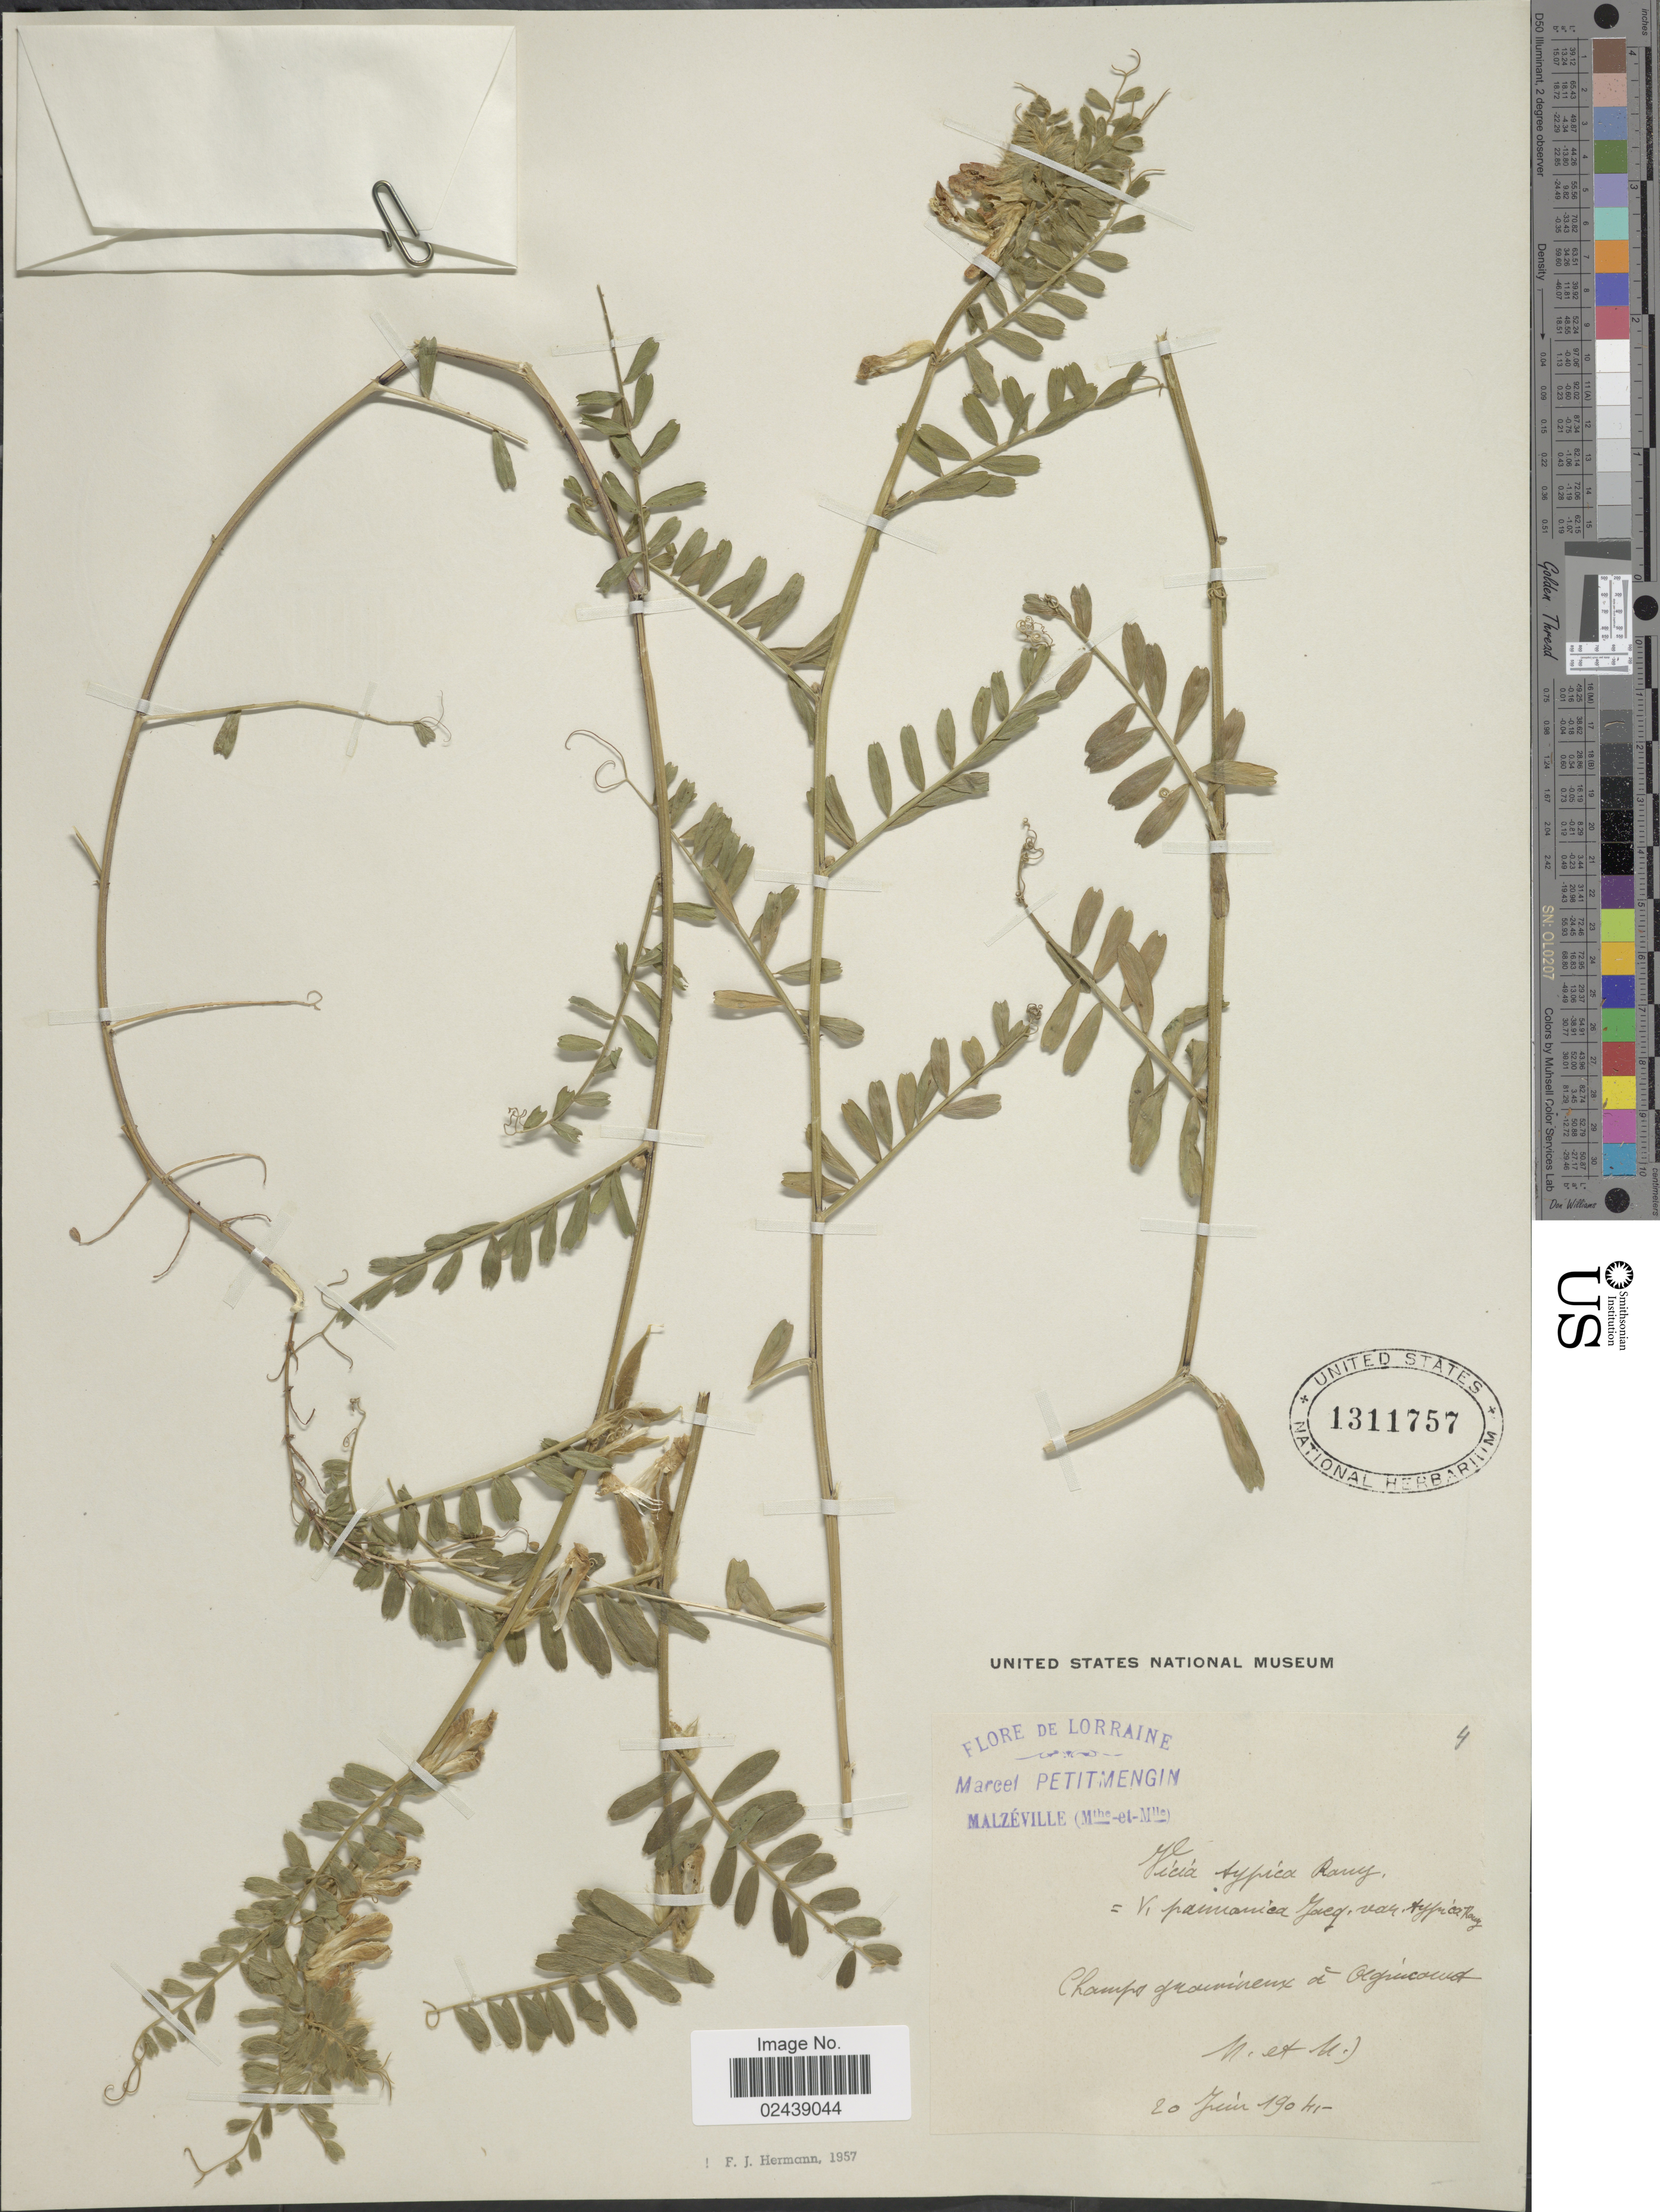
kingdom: Plantae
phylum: Tracheophyta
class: Magnoliopsida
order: Fabales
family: Fabaceae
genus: Vicia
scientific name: Vicia pannonica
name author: Crantz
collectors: M. G. C. Petitmengin & M. Petitmengin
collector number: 4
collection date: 1904-06-20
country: France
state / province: Grand Est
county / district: Meurthe-et-Moselle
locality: Malzeville (Mth-etMille)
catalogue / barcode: US 1311757